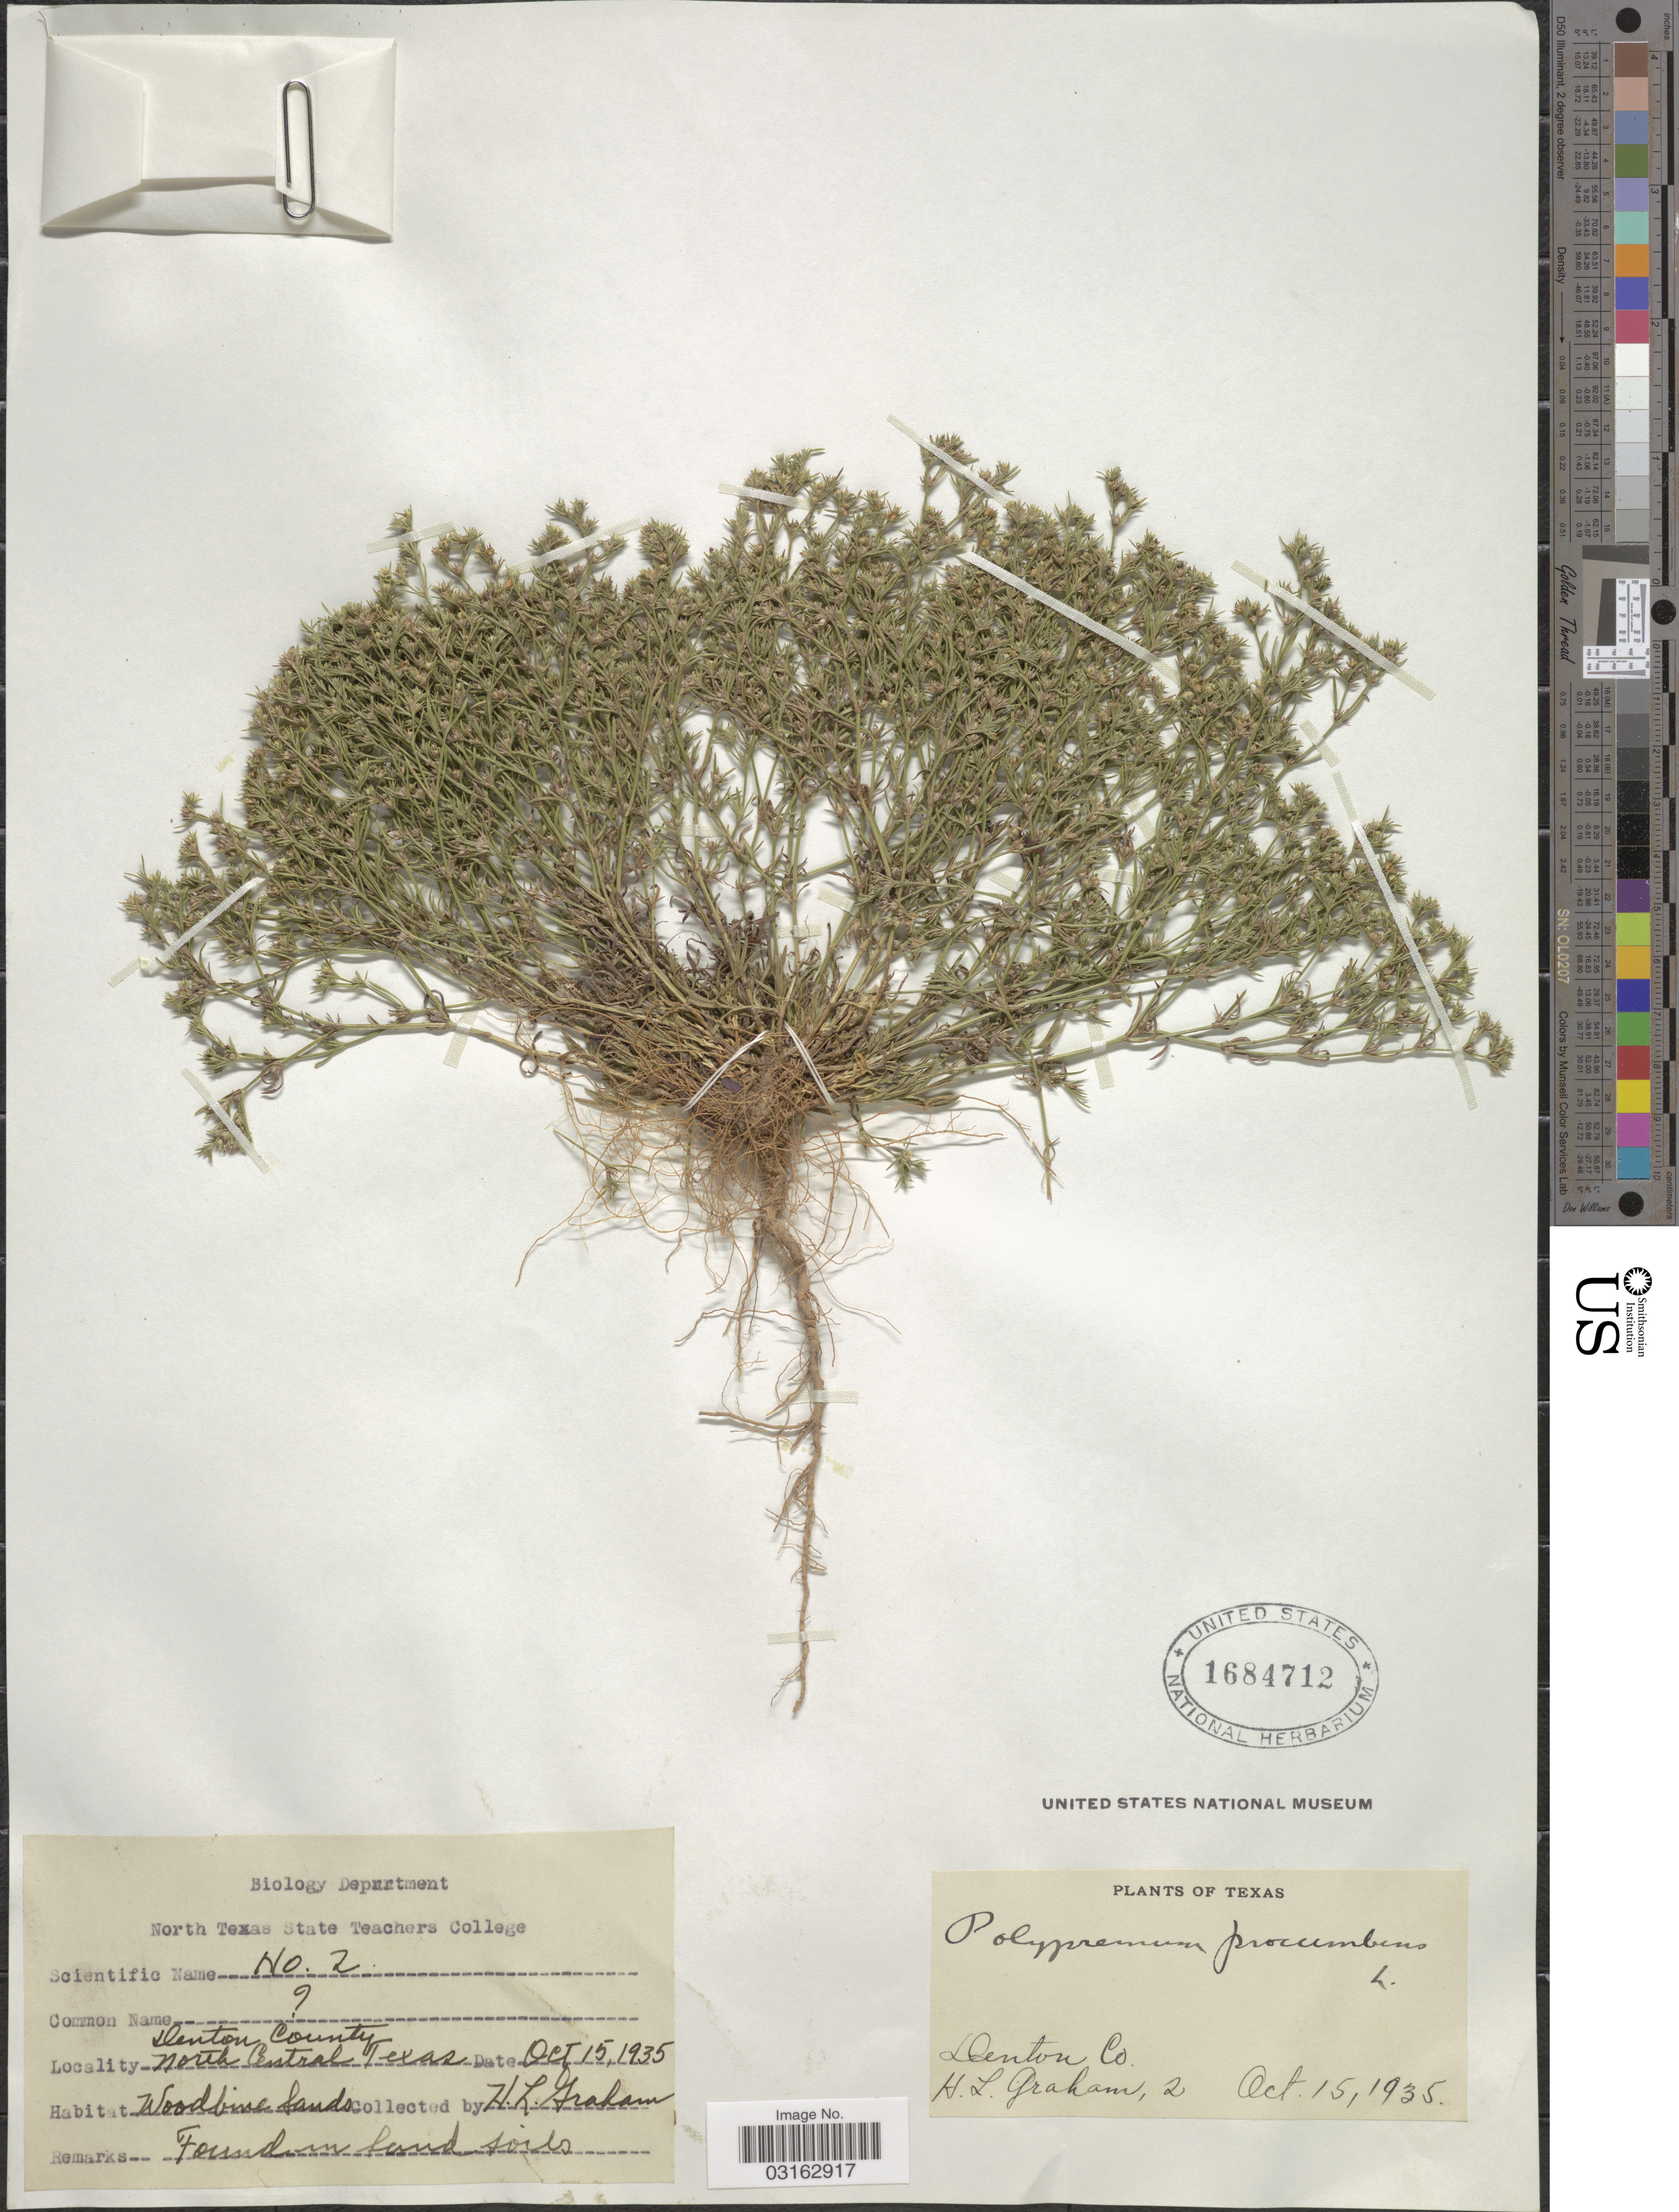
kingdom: Plantae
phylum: Tracheophyta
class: Magnoliopsida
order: Lamiales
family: Tetrachondraceae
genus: Polypremum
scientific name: Polypremum procumbens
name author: L.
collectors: H. L. Graham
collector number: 2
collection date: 1935-10-15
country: United States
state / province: Texas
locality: Denton County, North Central Texas.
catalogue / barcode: US 1684712